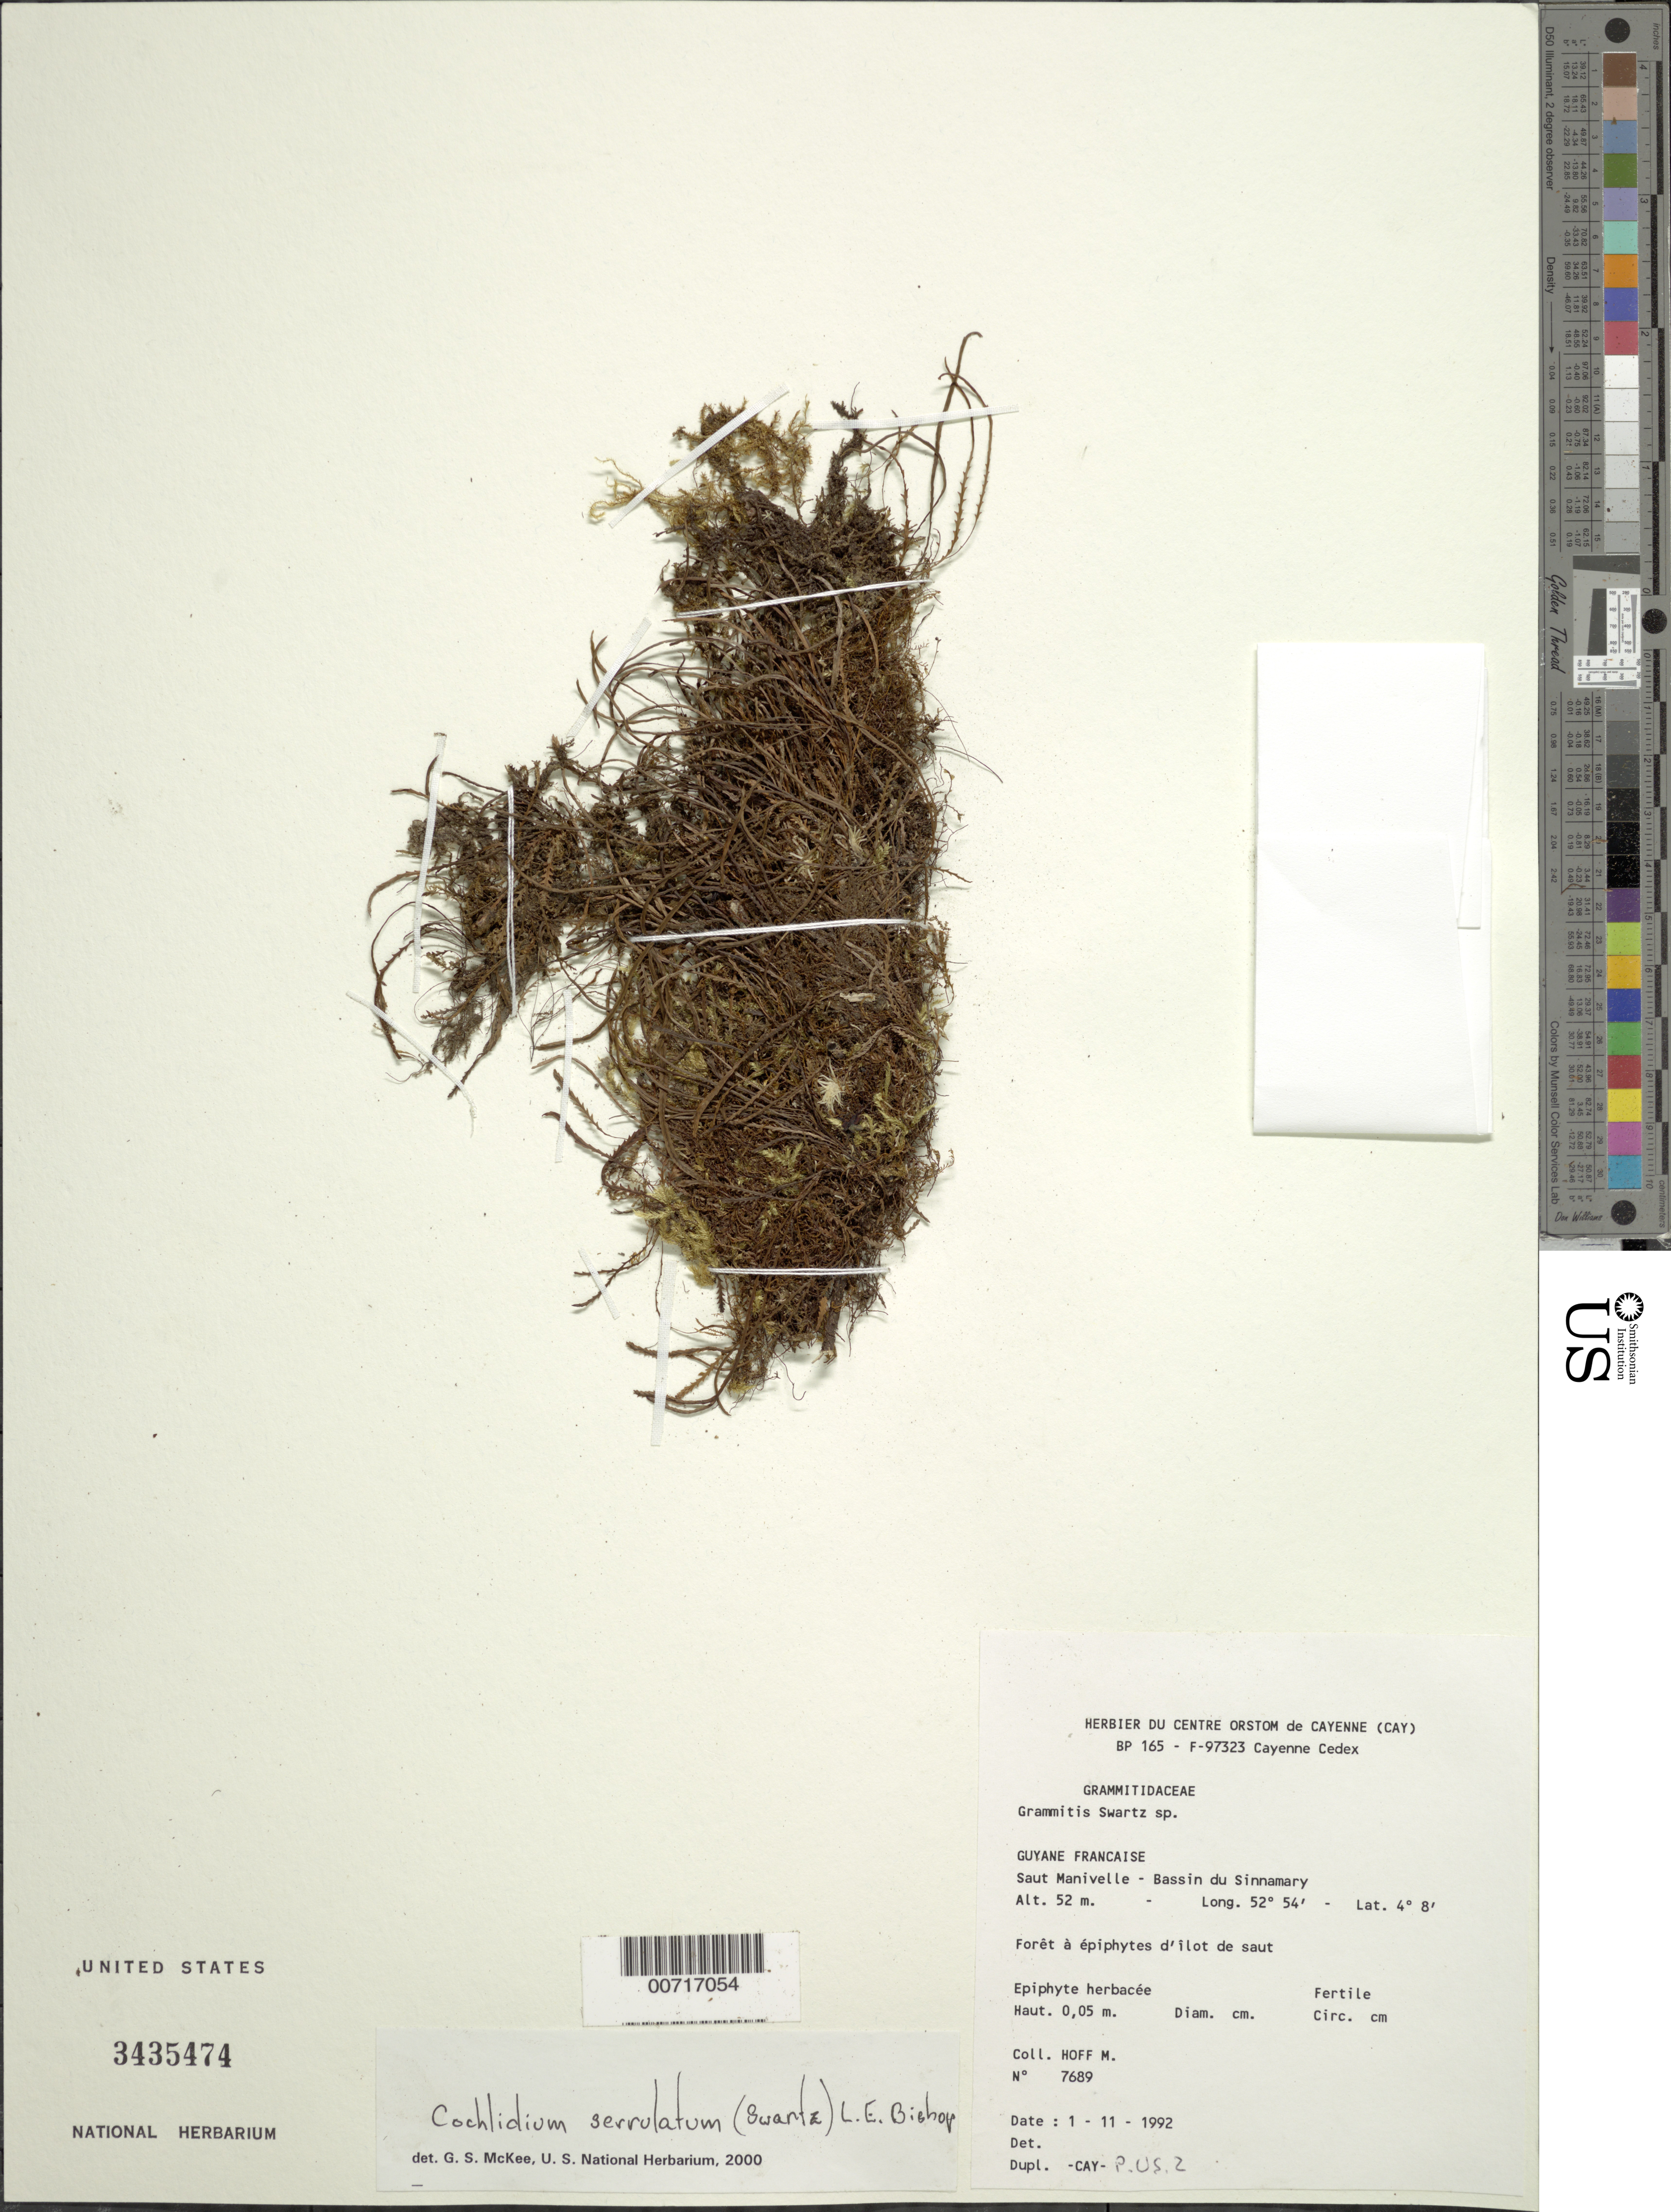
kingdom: Plantae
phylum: Tracheophyta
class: Polypodiopsida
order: Polypodiales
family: Polypodiaceae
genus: Cochlidium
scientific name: Cochlidium serrulatum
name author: (Sw.) L.E. Bishop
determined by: McKee, G. S., (US), NMNH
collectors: M. Hoff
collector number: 7689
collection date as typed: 1-Nov-92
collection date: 1992-11-01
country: French Guiana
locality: Saut Manivelle, Bassin du Sinnamary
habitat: Forest a epiphytes d'ilot de saut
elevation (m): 52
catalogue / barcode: US 3435474